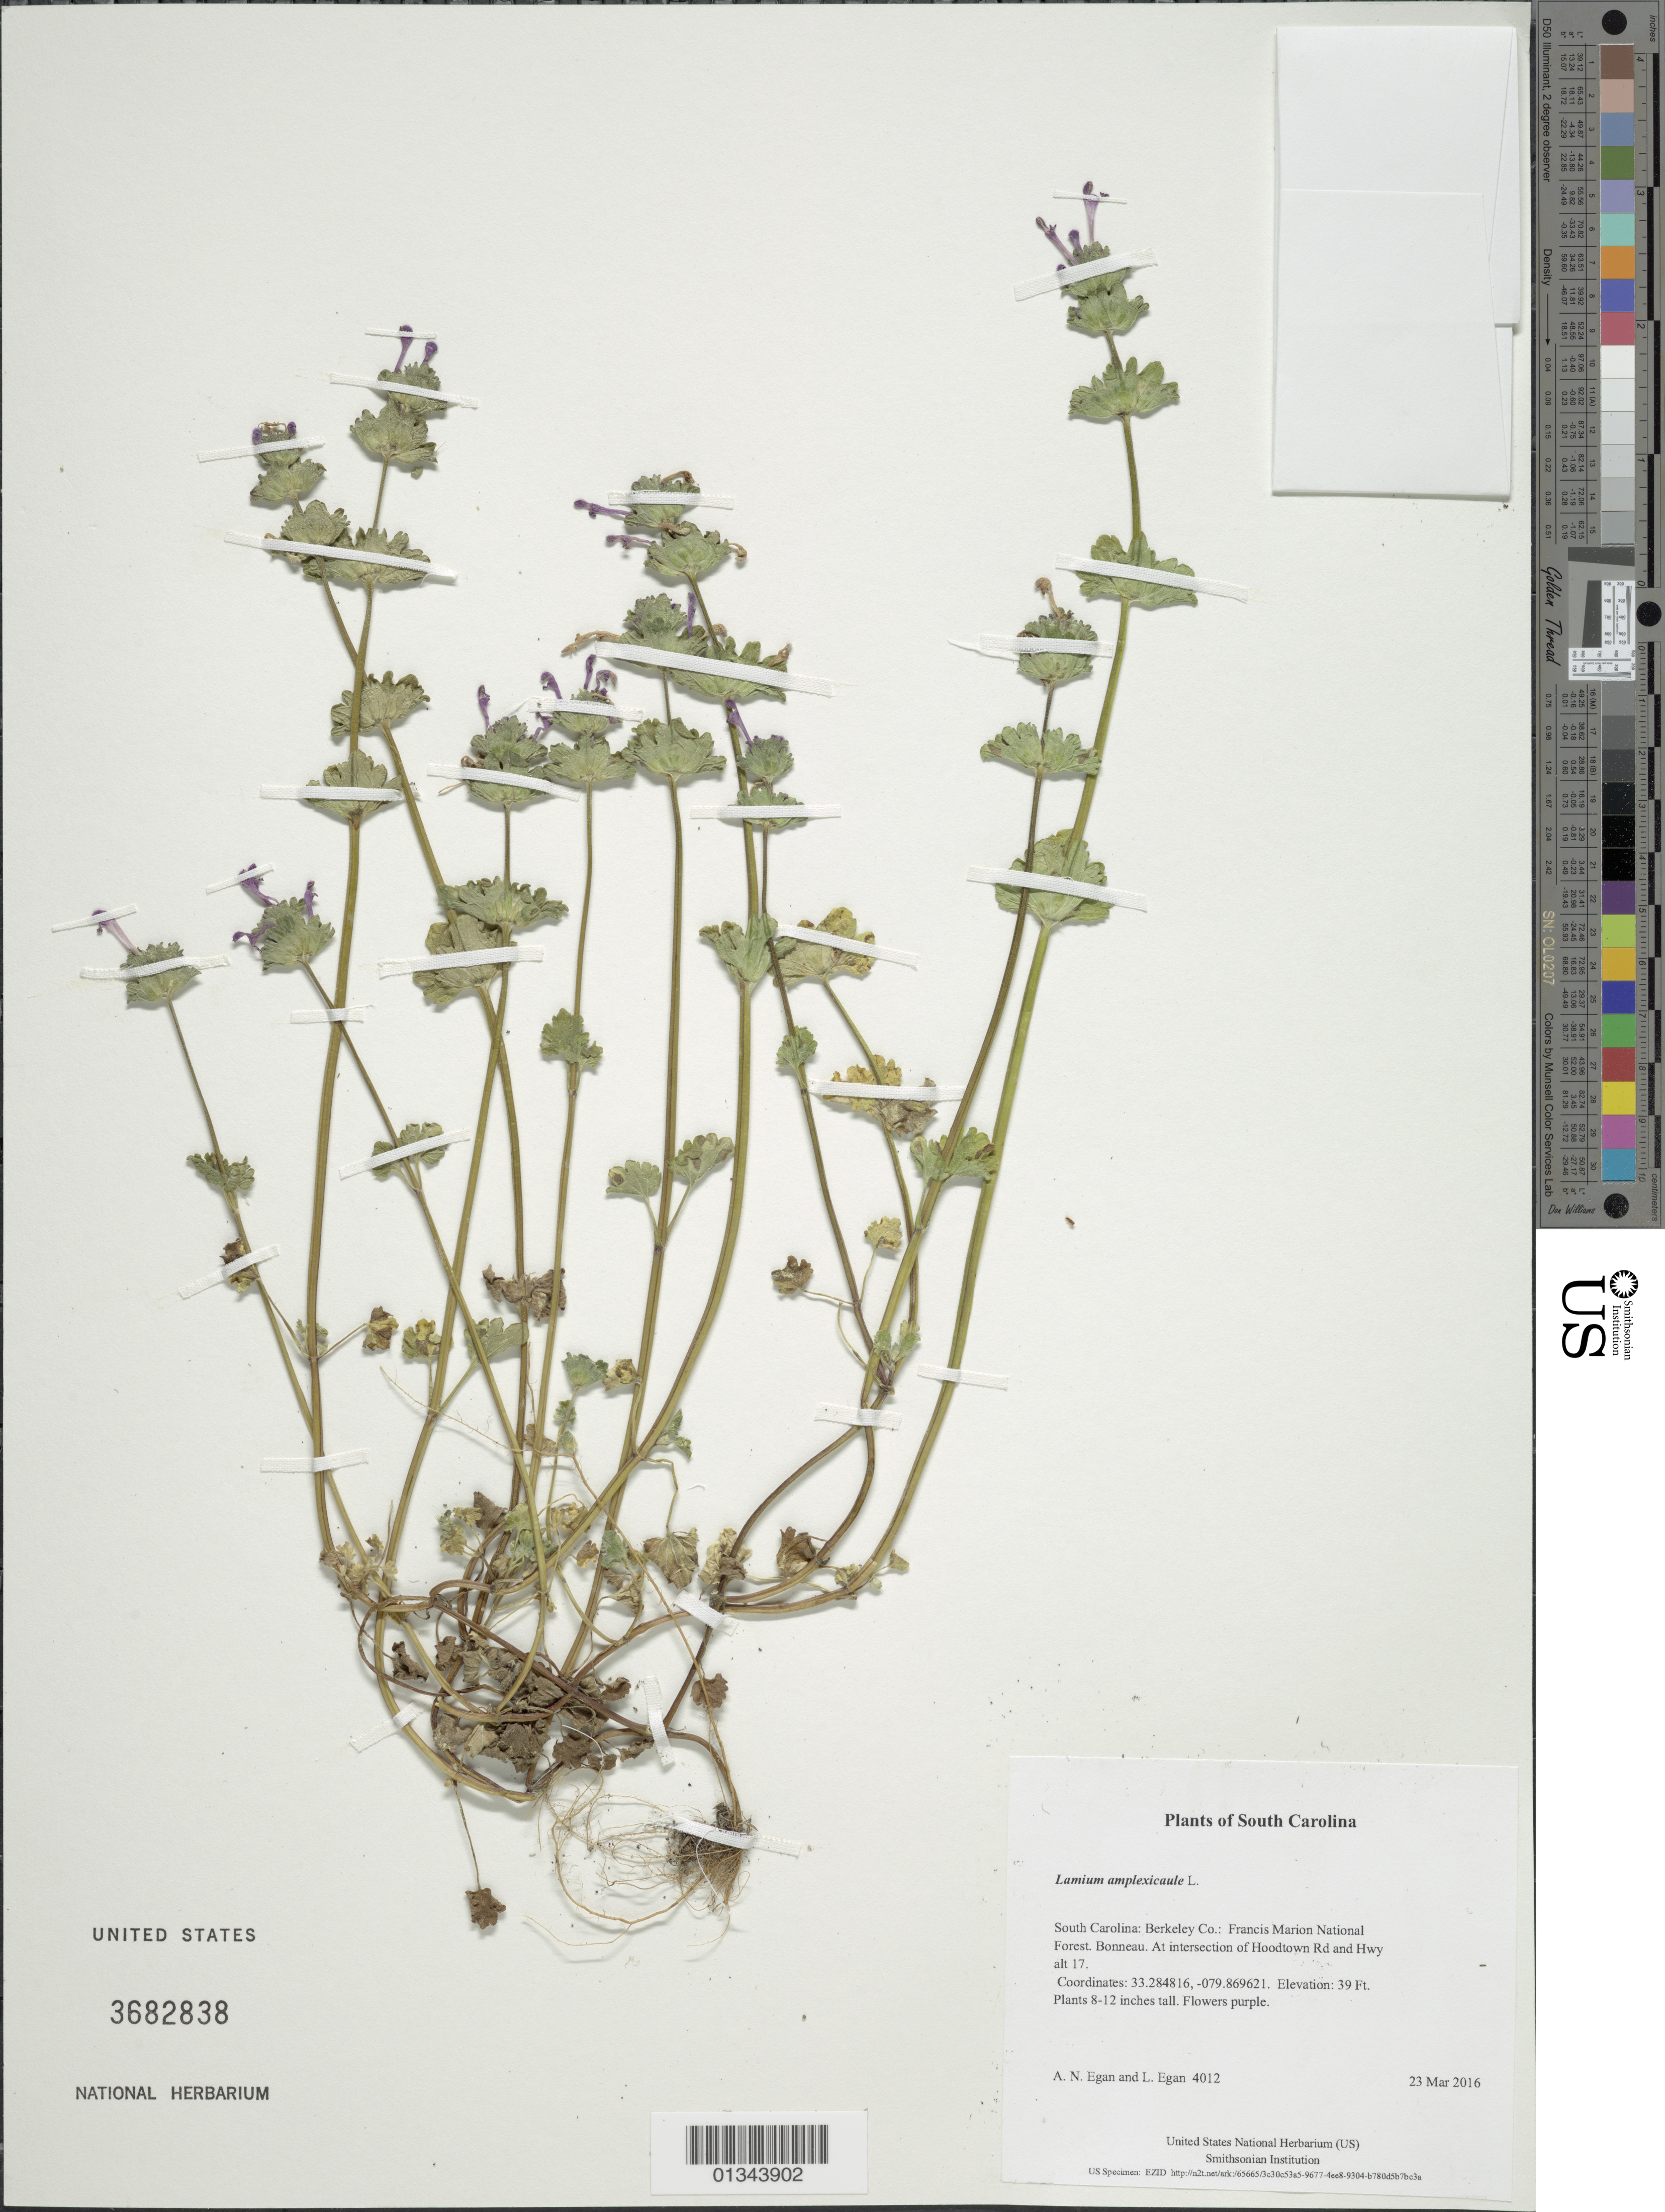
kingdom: Plantae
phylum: Tracheophyta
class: Magnoliopsida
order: Lamiales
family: Lamiaceae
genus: Lamium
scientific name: Lamium amplexicaule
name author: L.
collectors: A. N. Egan & L. Egan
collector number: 4012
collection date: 2016-03-23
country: United States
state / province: South Carolina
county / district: Berkeley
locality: Francis Marion National Forest. Bonneau. At intersection of Hoodtown Rd and Hwy alt 17.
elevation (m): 12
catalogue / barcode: US 3682838